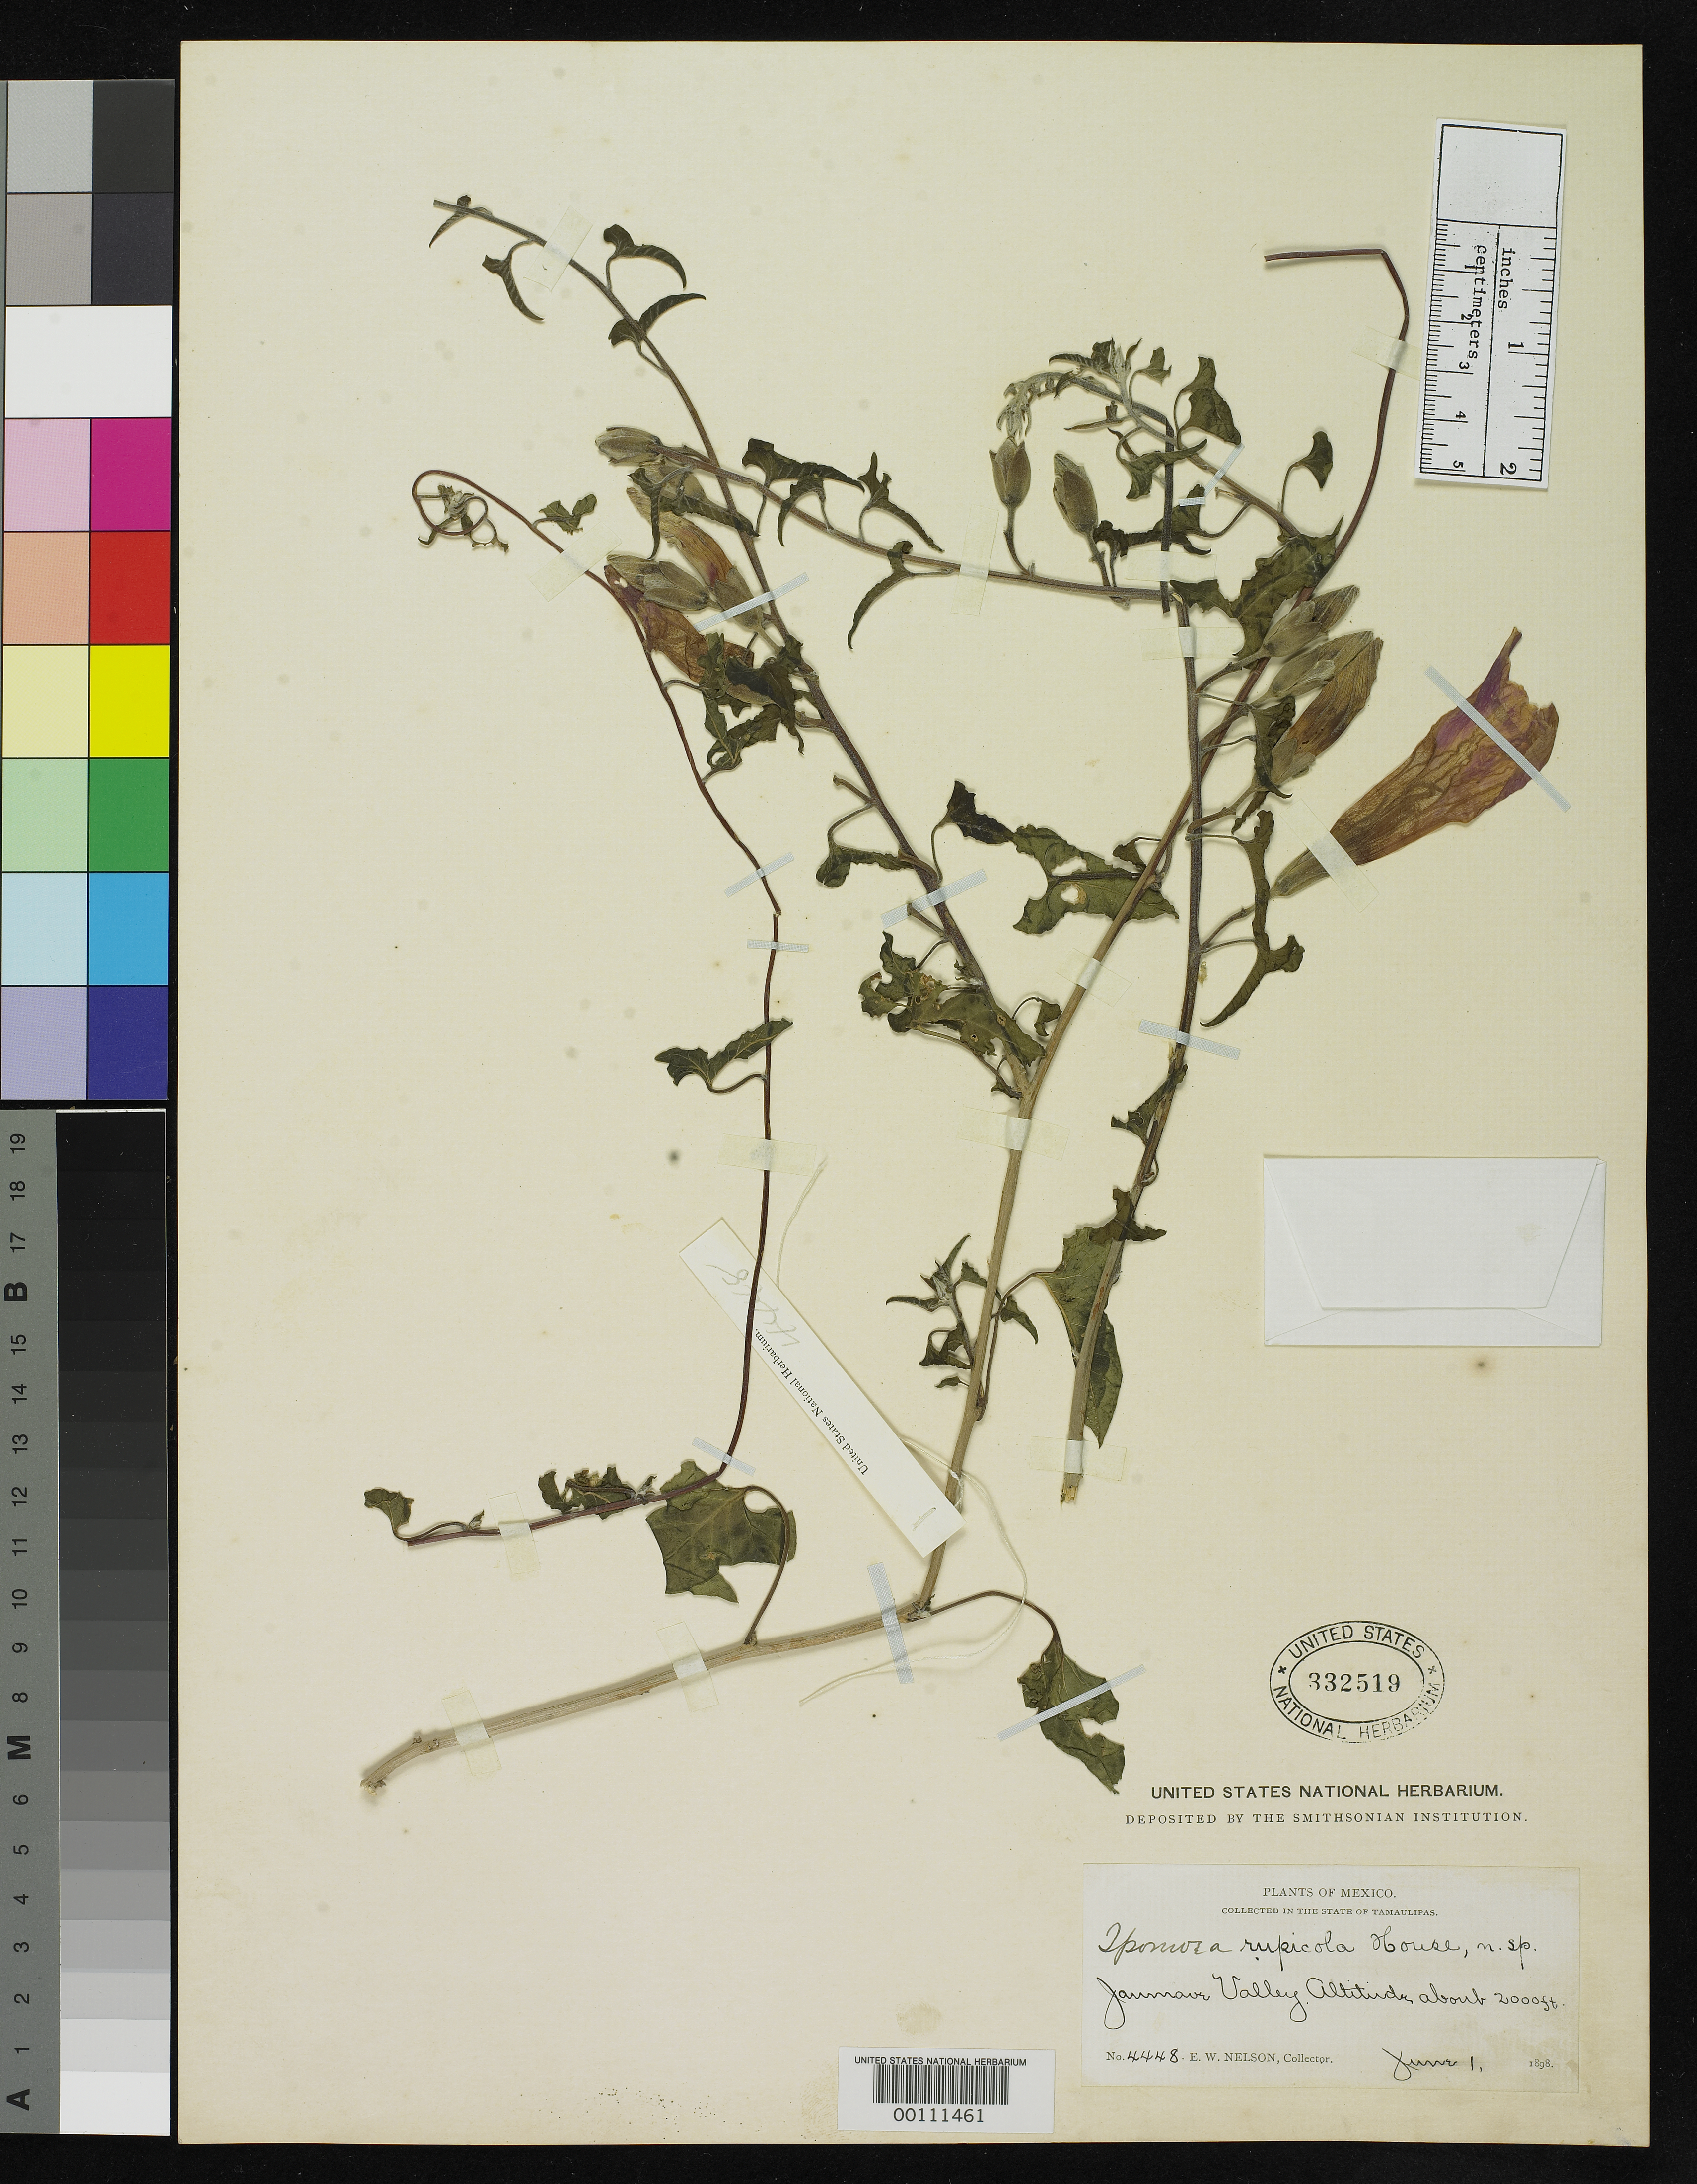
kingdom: Plantae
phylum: Tracheophyta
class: Magnoliopsida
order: Solanales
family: Convolvulaceae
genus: Ipomoea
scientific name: Ipomoea rupicola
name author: House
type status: Holotype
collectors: E. W. Nelson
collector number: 4448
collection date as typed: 01 Jun 1898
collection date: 1898-06-01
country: Mexico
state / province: Tamaulipas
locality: Jaumave Valley.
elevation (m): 610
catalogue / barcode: US 332519